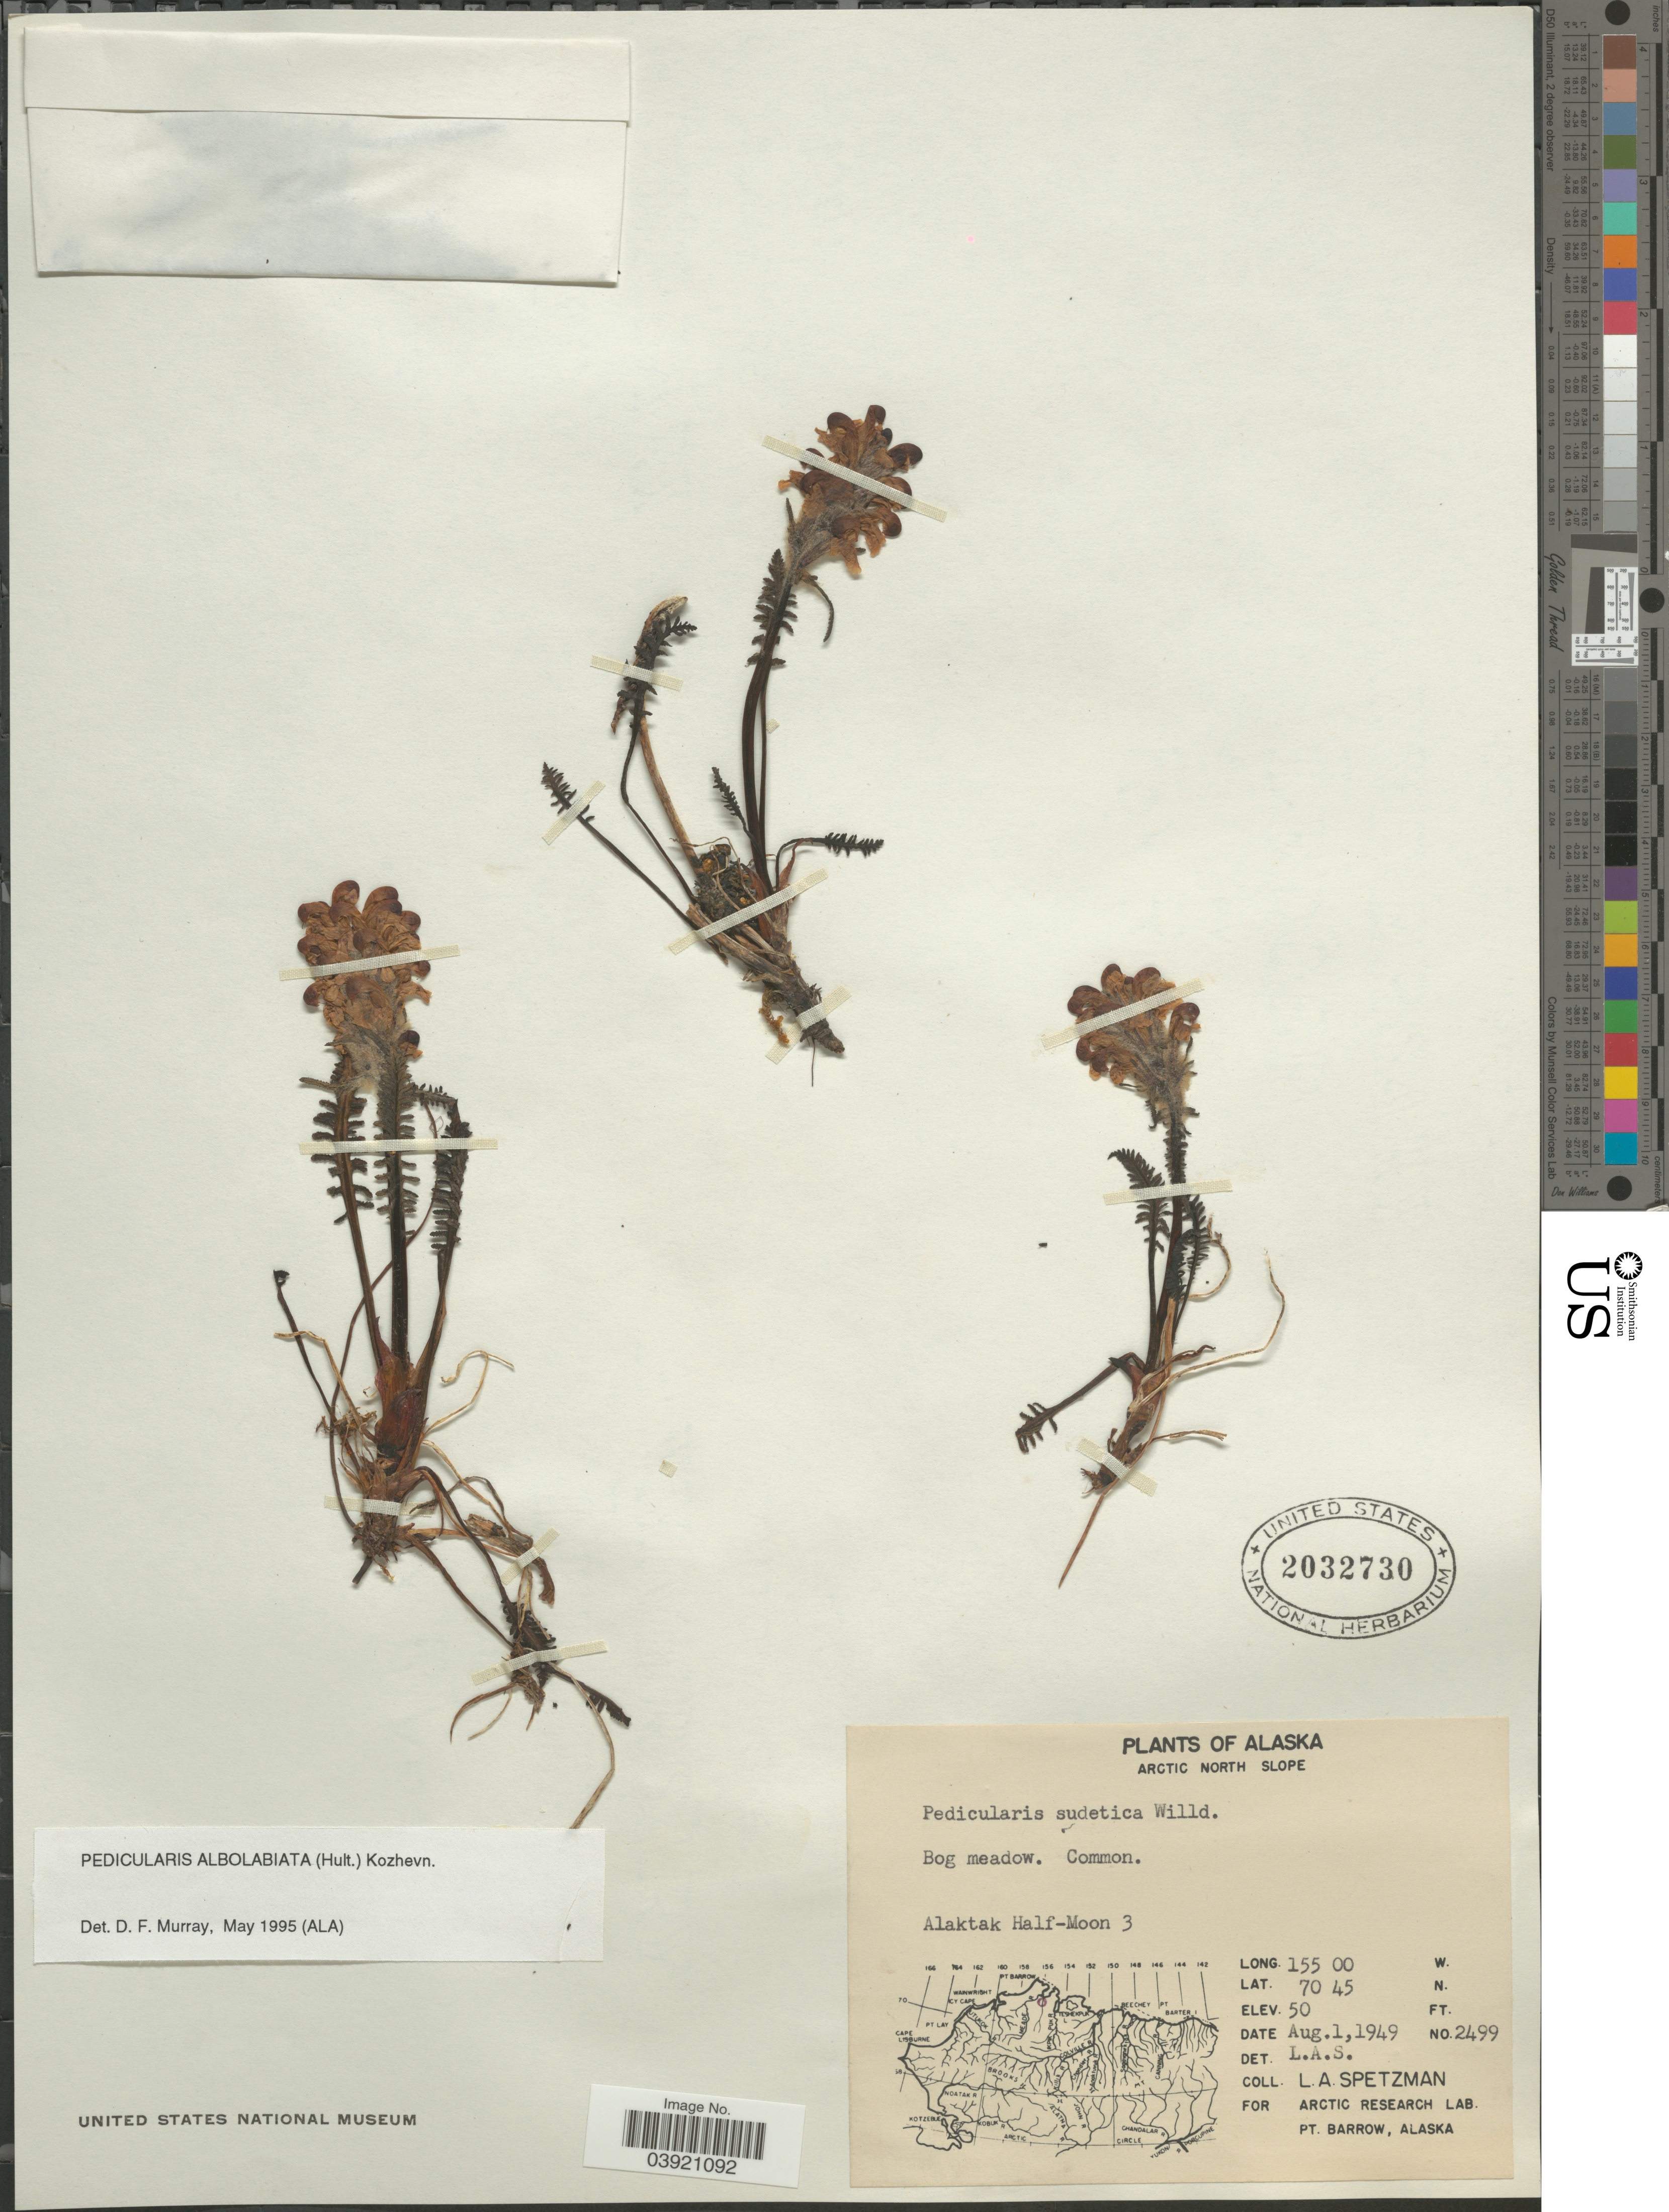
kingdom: Plantae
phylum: Tracheophyta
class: Magnoliopsida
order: Lamiales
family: Orobanchaceae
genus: Pedicularis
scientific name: Pedicularis albolabiata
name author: (Hultén) Kozhevn.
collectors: L. Spetzman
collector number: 2499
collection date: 1949-08-01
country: United States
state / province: Alaska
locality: Arctic North Slope. Alaktak Half-Moon 3.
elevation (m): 15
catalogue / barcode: US 2032730